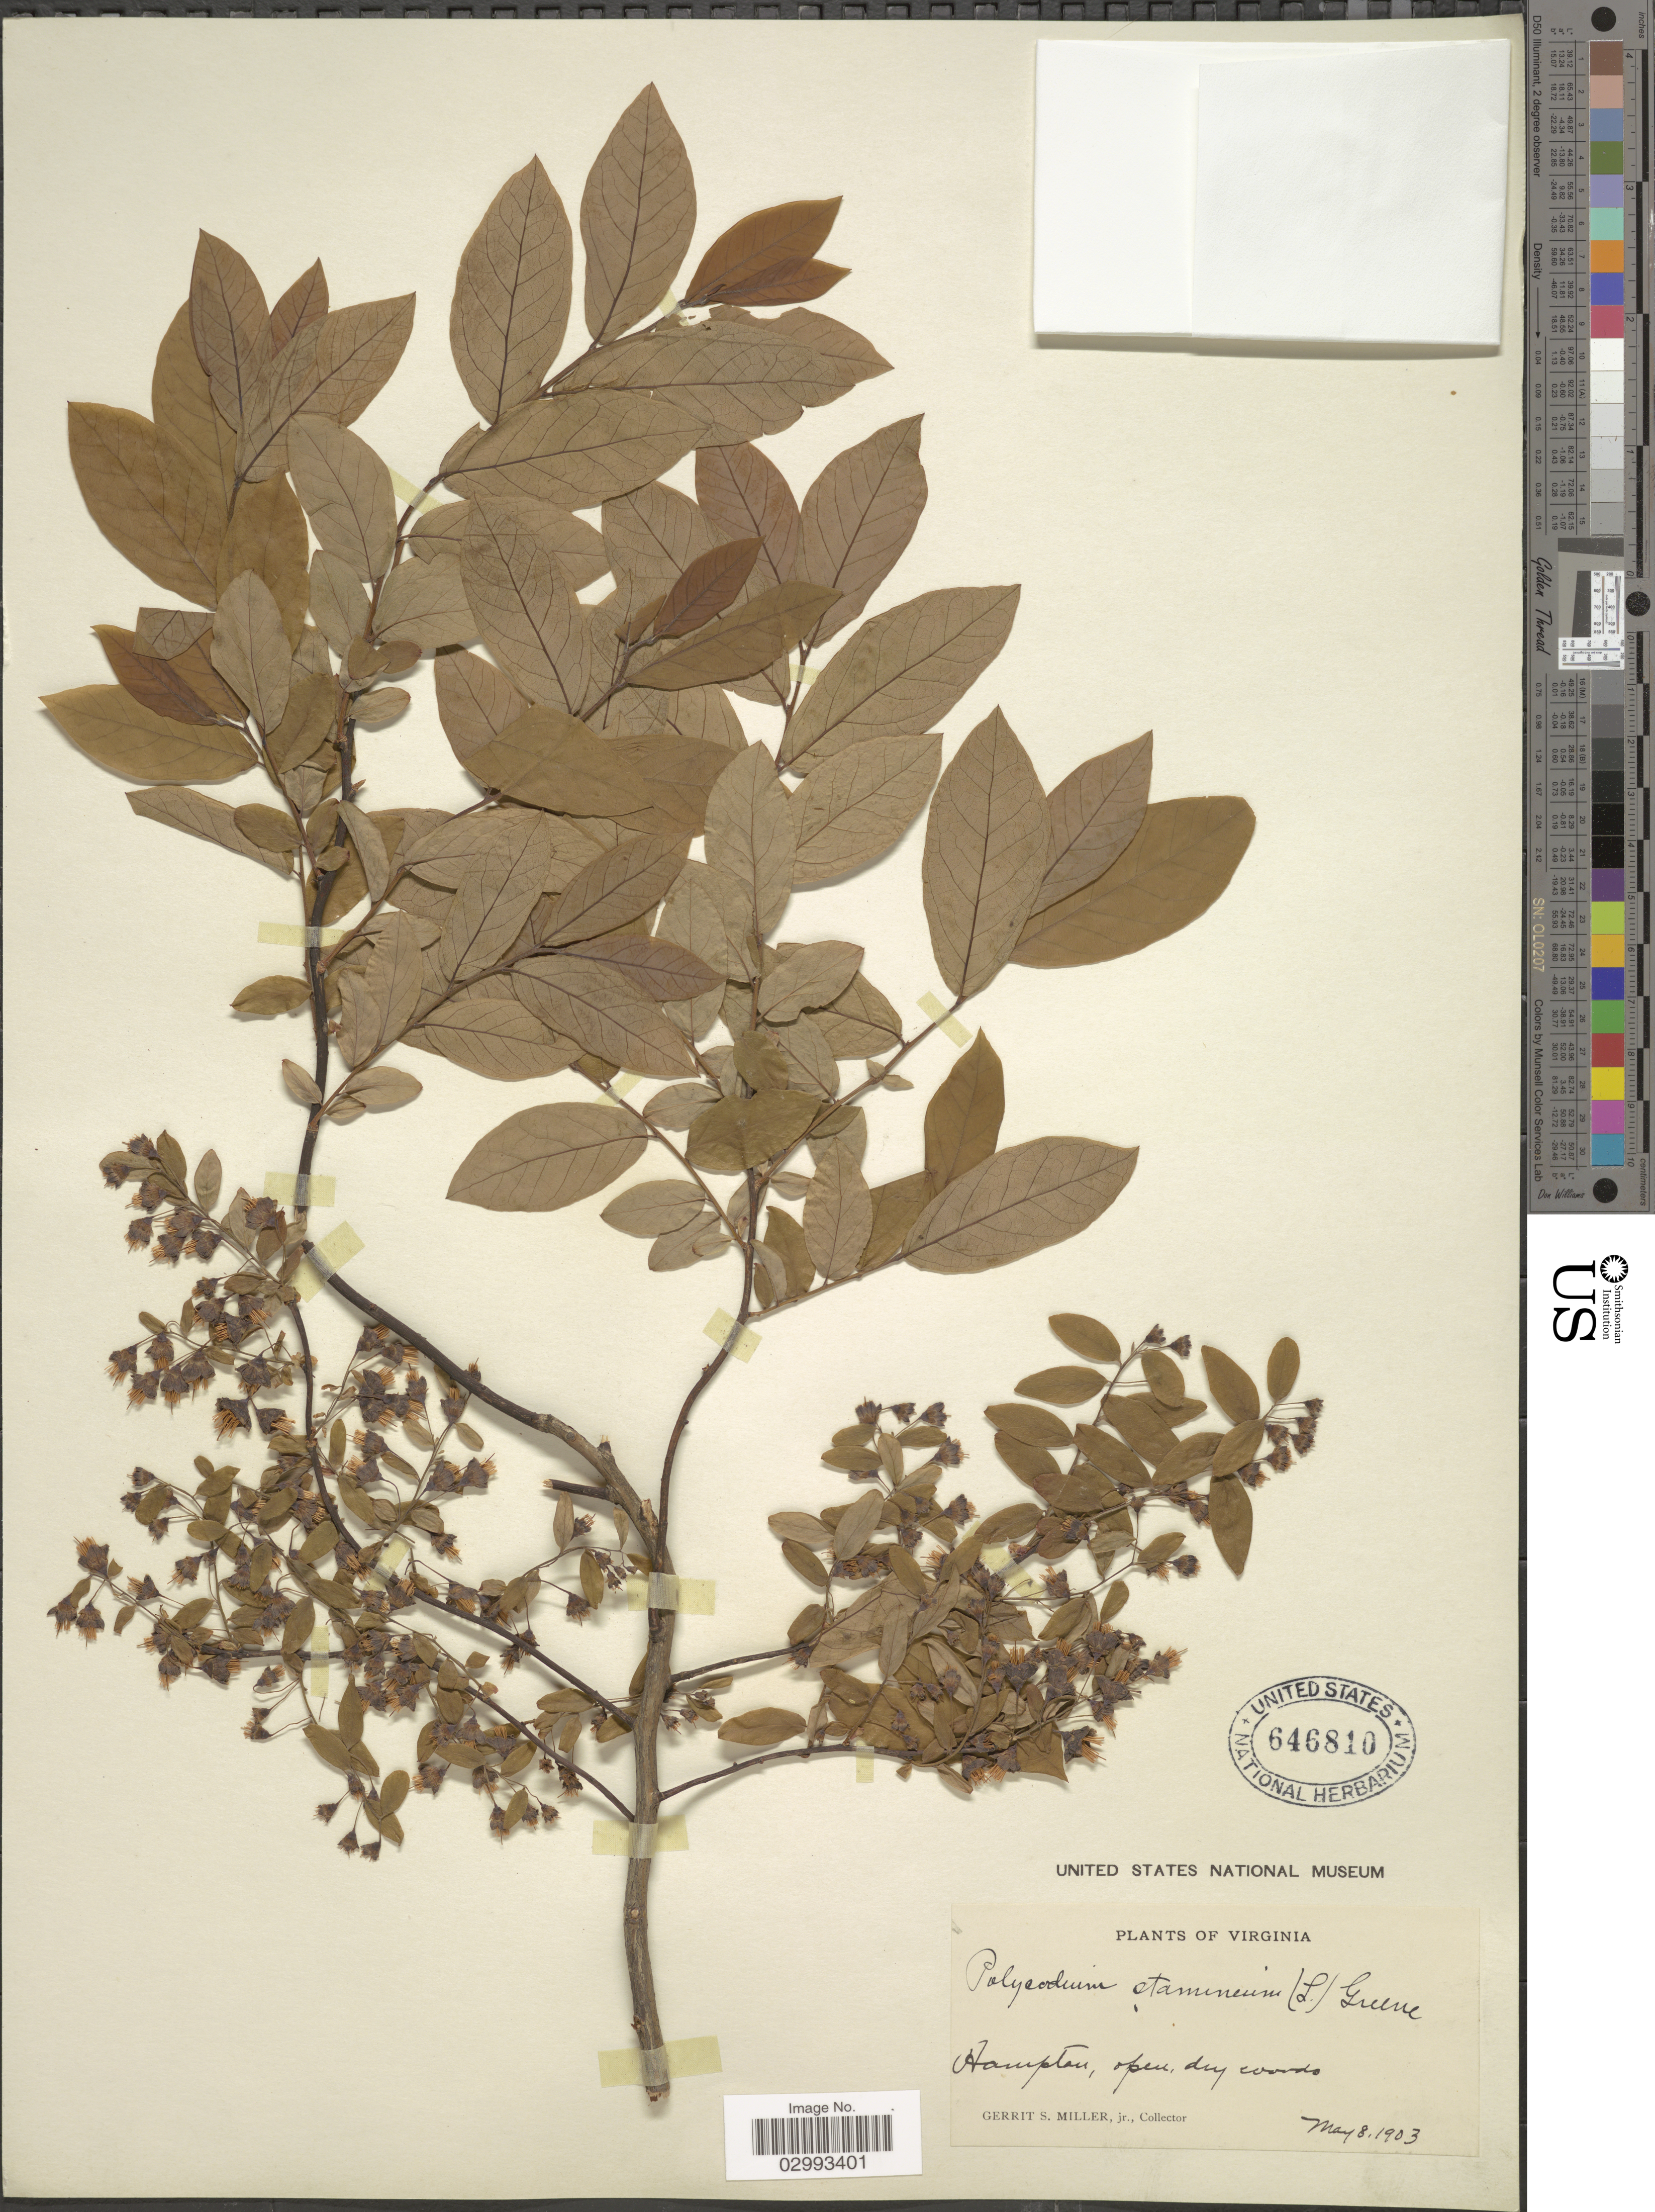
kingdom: Plantae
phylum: Tracheophyta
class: Magnoliopsida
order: Ericales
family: Ericaceae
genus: Polycodium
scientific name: Polycodium stamineum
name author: (L.) Greene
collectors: G. S. Miller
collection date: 1903-05-08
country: United States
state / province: Virginia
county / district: City of Hampton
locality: Hampton.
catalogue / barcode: US 646810